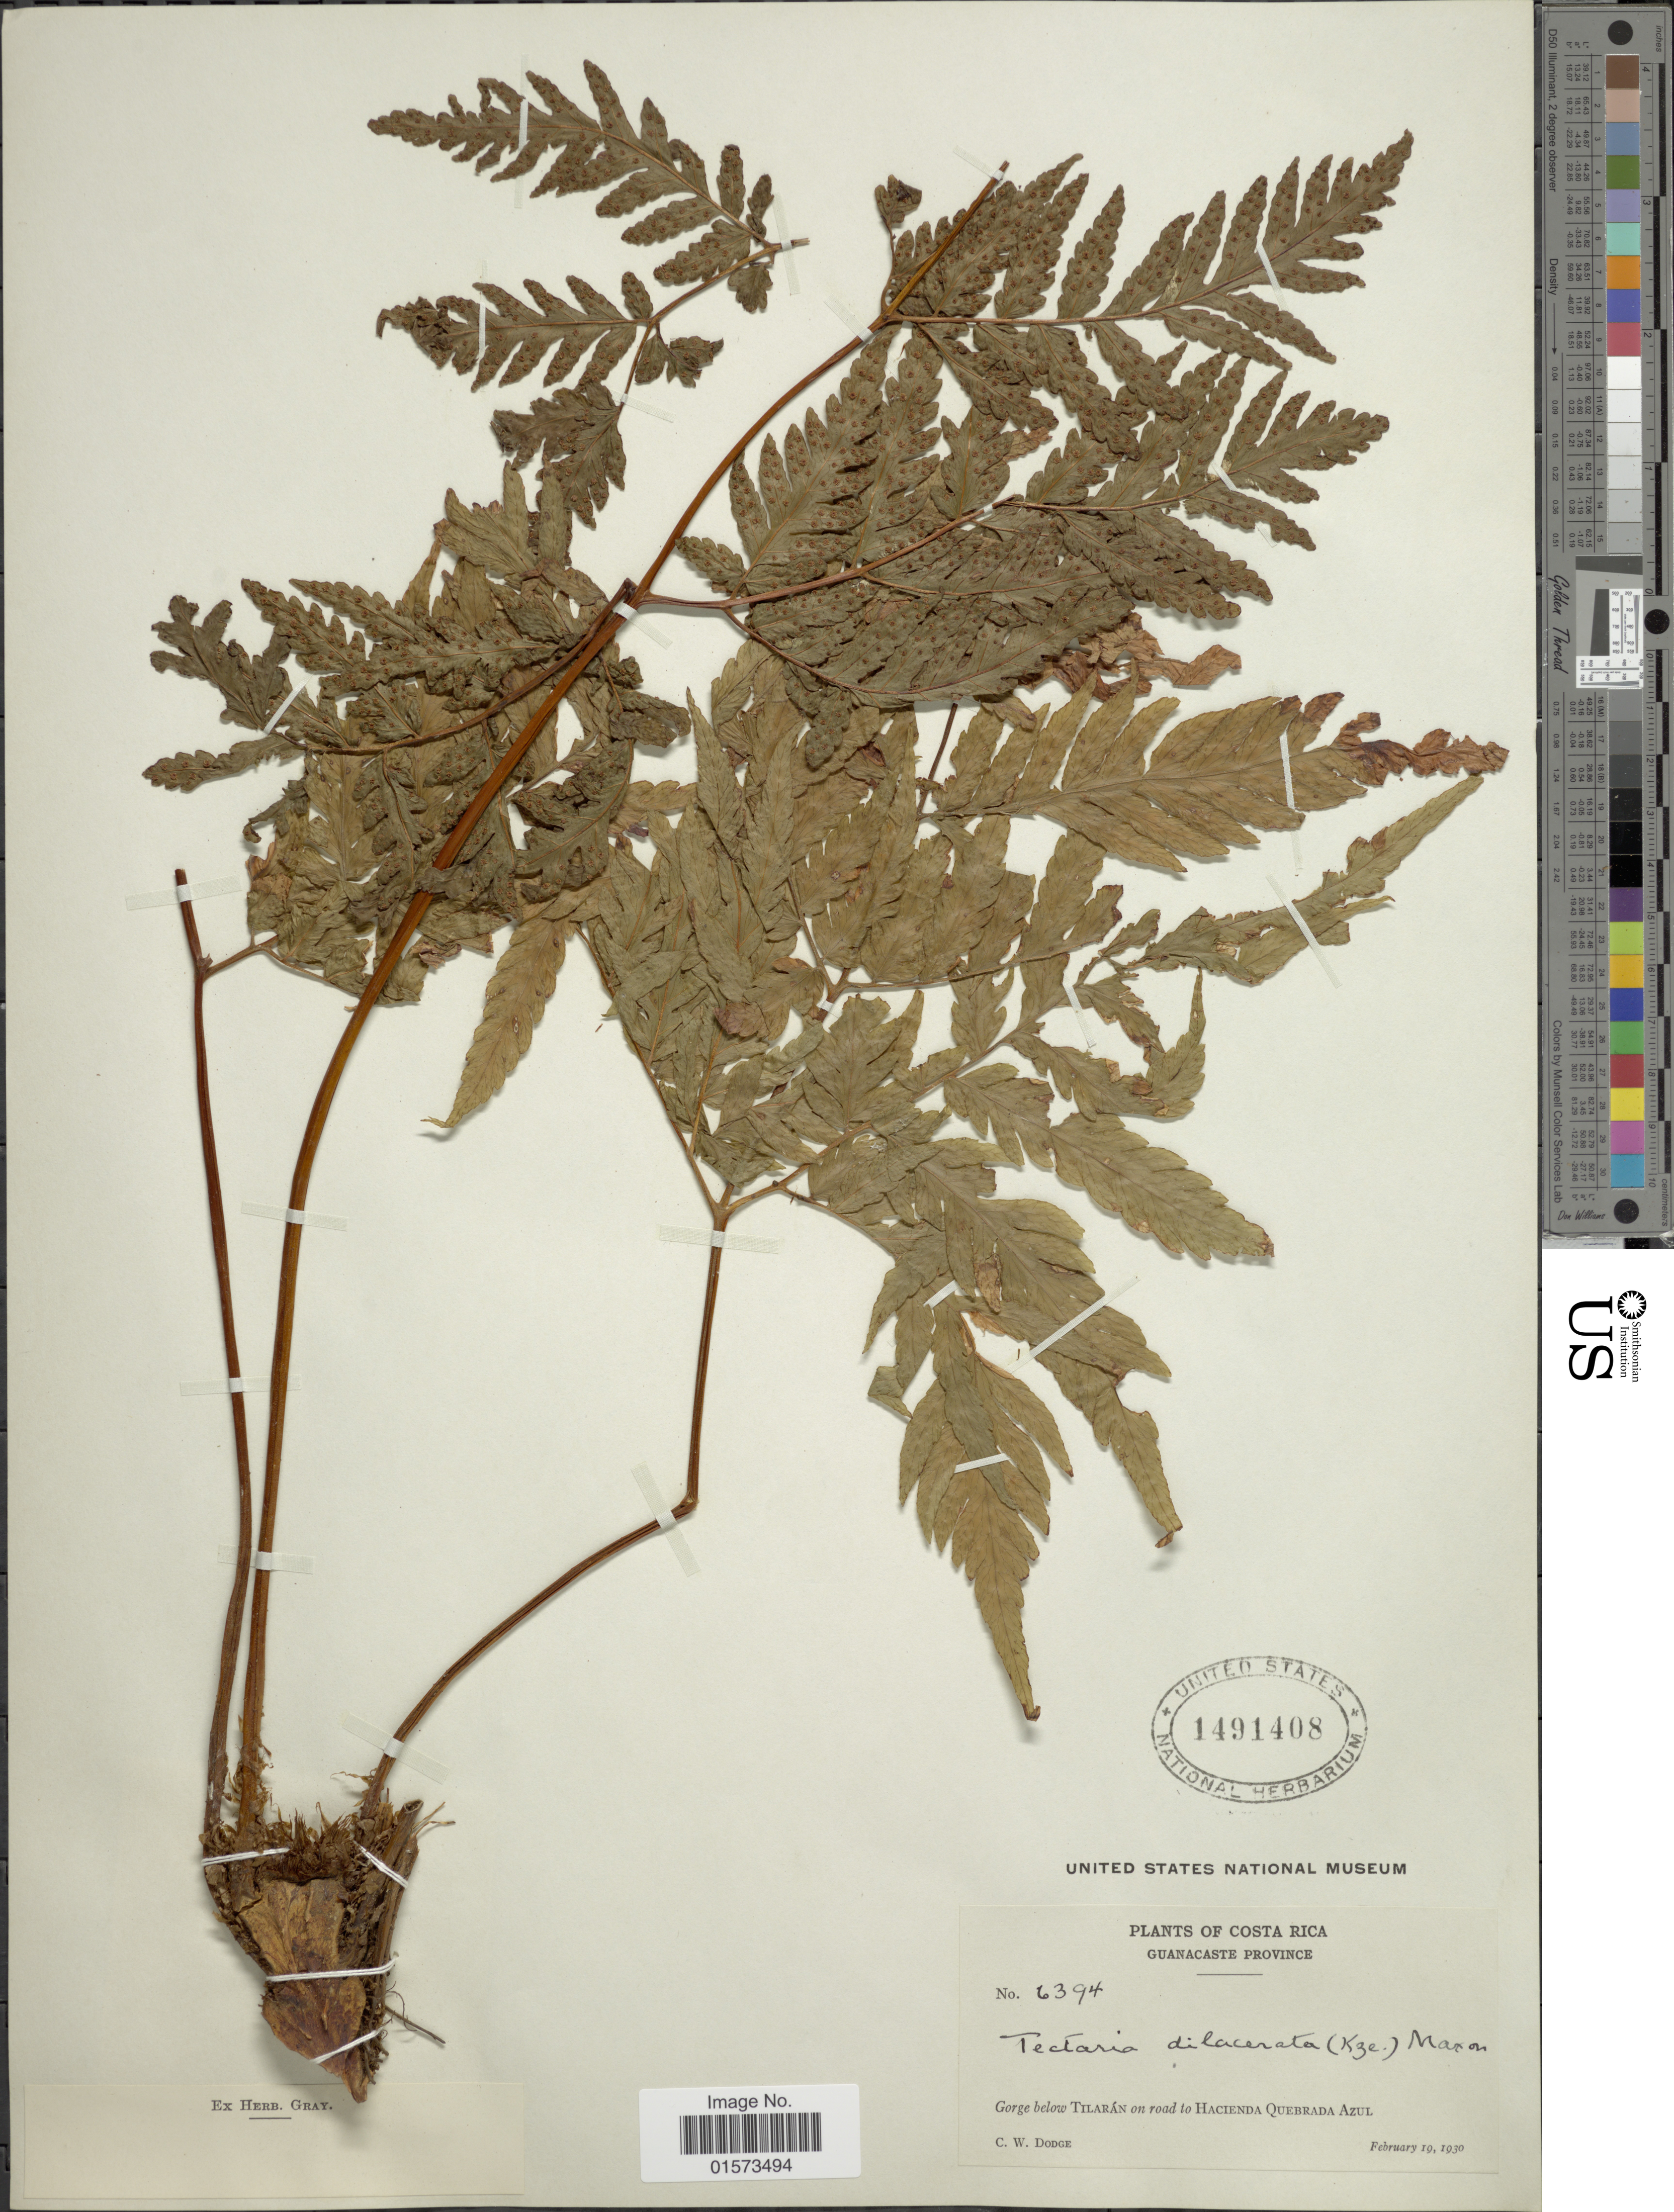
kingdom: Plantae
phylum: Tracheophyta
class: Polypodiopsida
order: Polypodiales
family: Tectariaceae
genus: Tectaria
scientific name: Tectaria mexicana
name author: (Fée) C.V. Morton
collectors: C. Dodge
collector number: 6394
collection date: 1930-02-19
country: Costa Rica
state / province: Guanacaste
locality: Gorge below Tilaran on road to Hacienda Quebrada Azul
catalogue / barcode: US 1491408